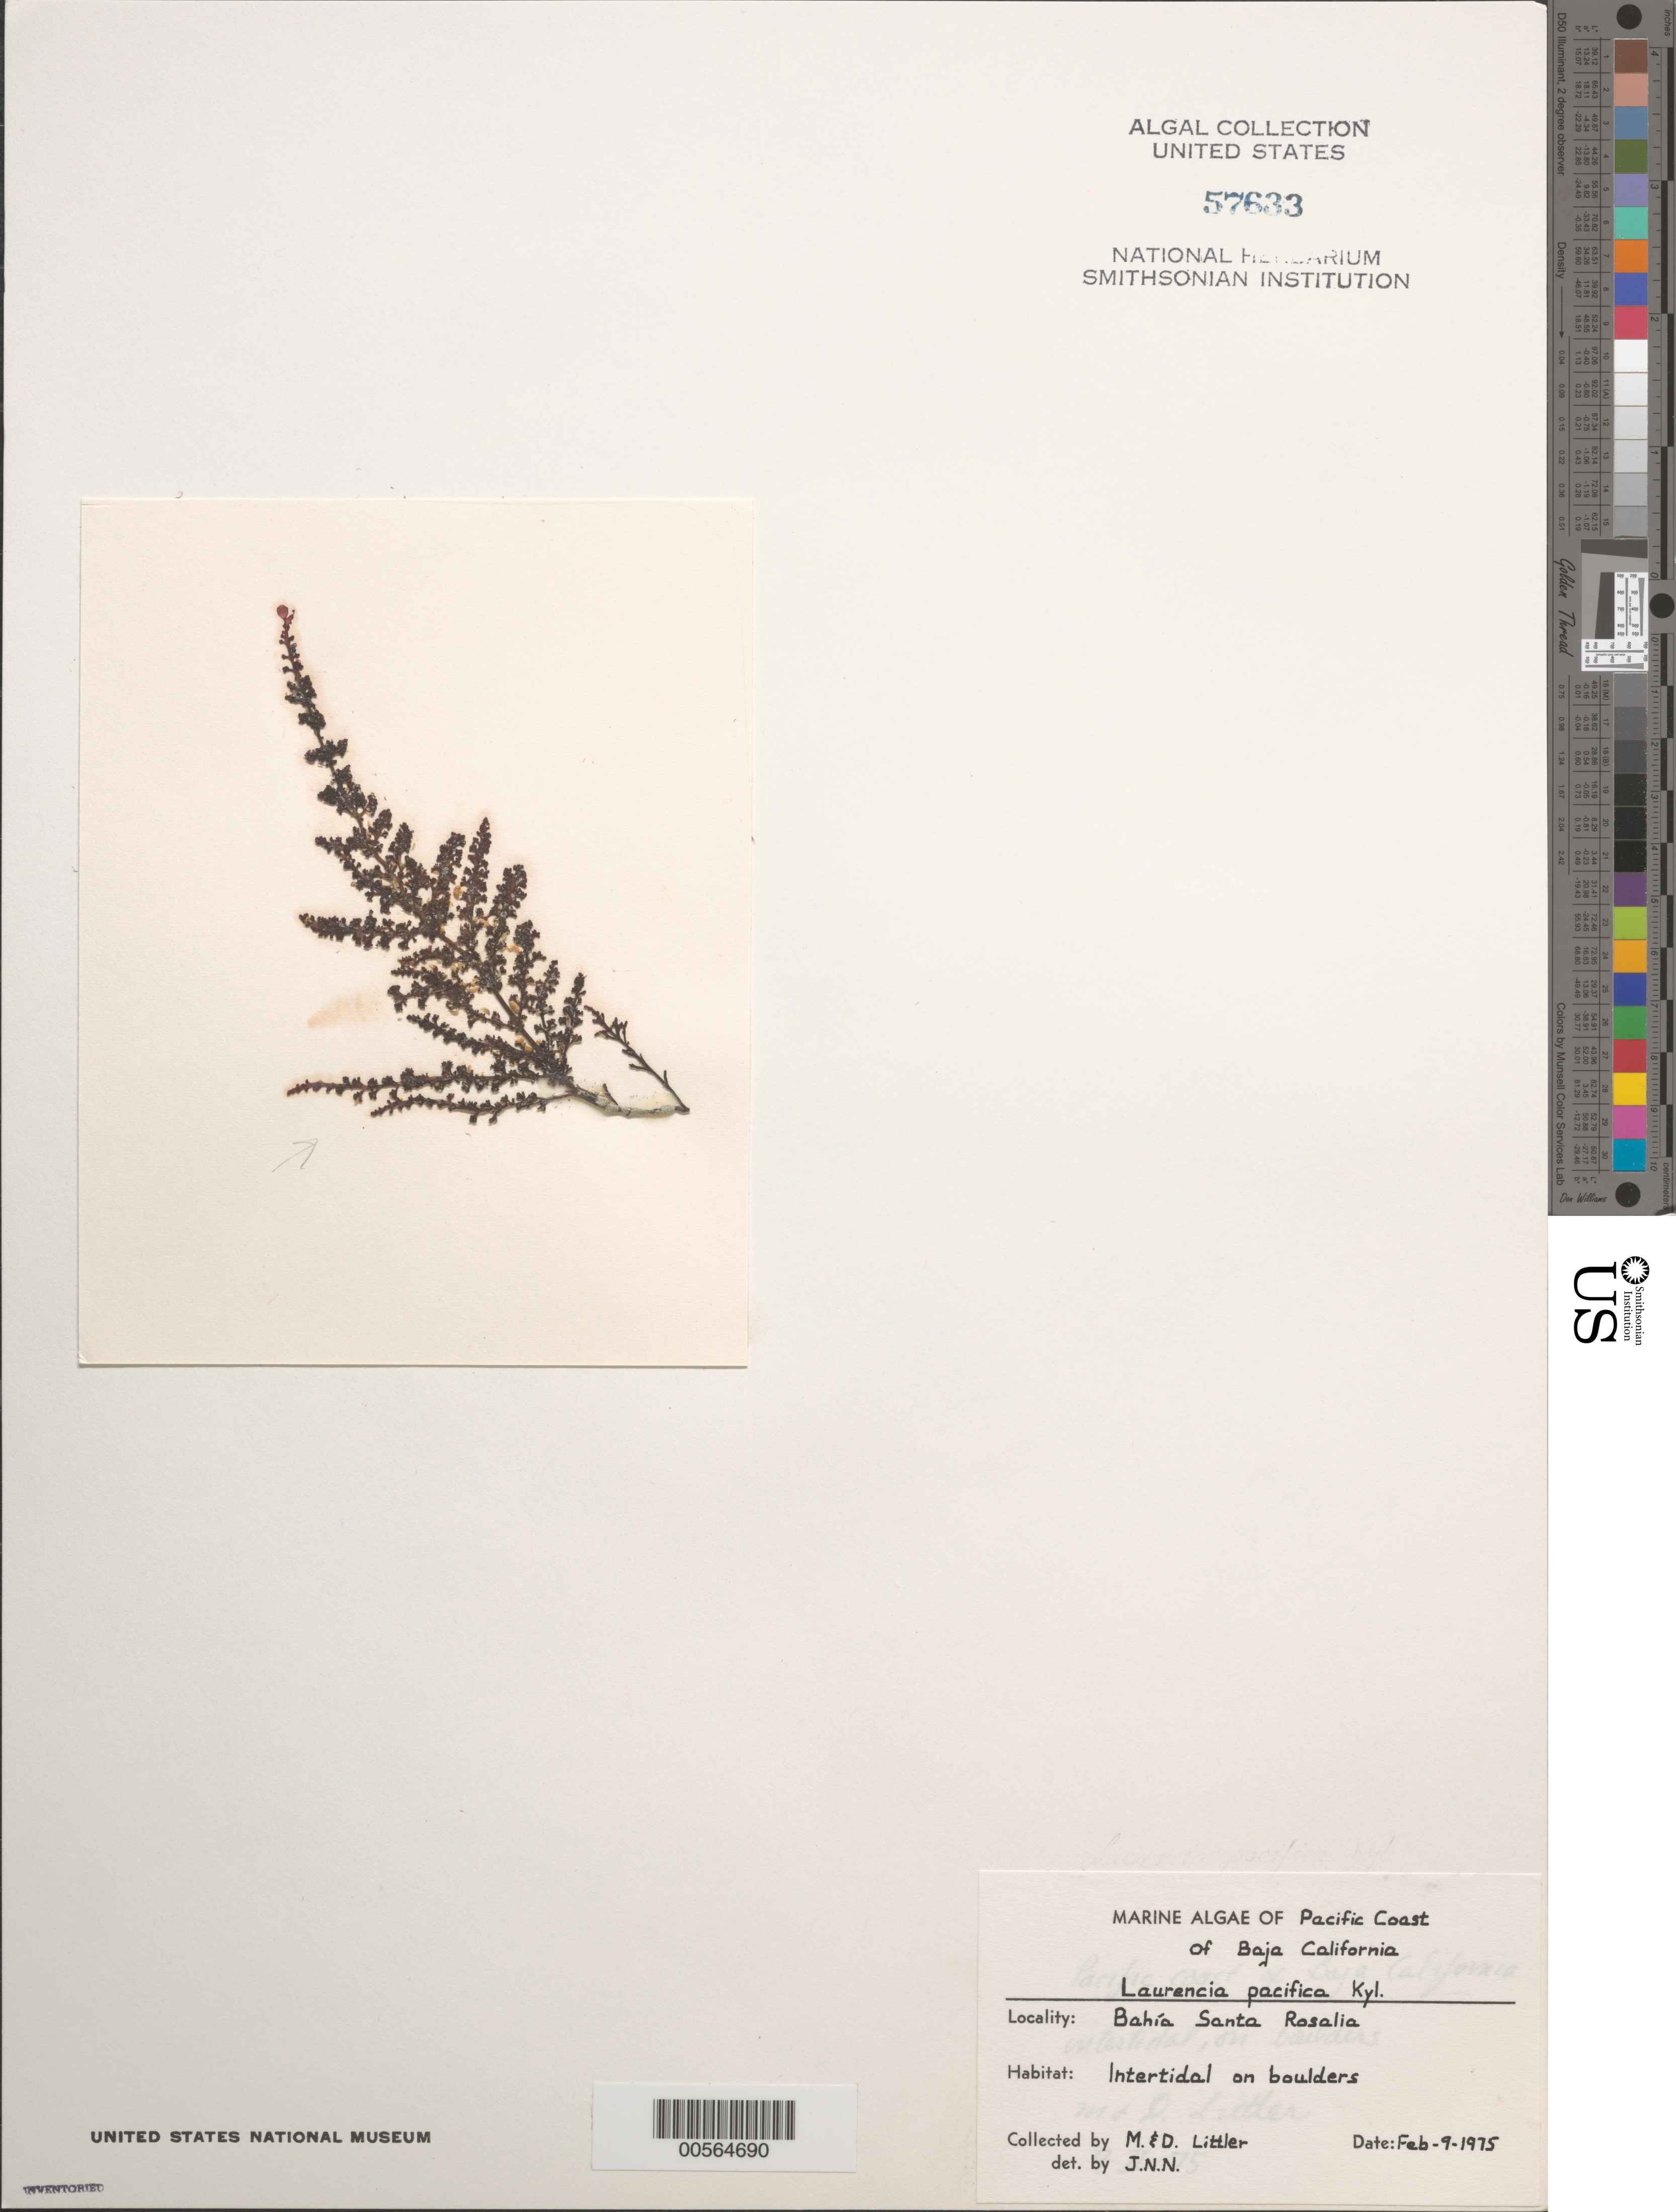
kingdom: Plantae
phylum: Rhodophyta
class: Florideophyceae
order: Ceramiales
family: Rhodomelaceae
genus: Laurencia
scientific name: Laurencia pacifica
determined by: Norris, James N.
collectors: M. M. Littler & D. S. Littler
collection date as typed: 09 Feb 1975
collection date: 1975-02-09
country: Mexico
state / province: Baja California Sur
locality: Bahia Santa Rosalia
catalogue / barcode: US 57633